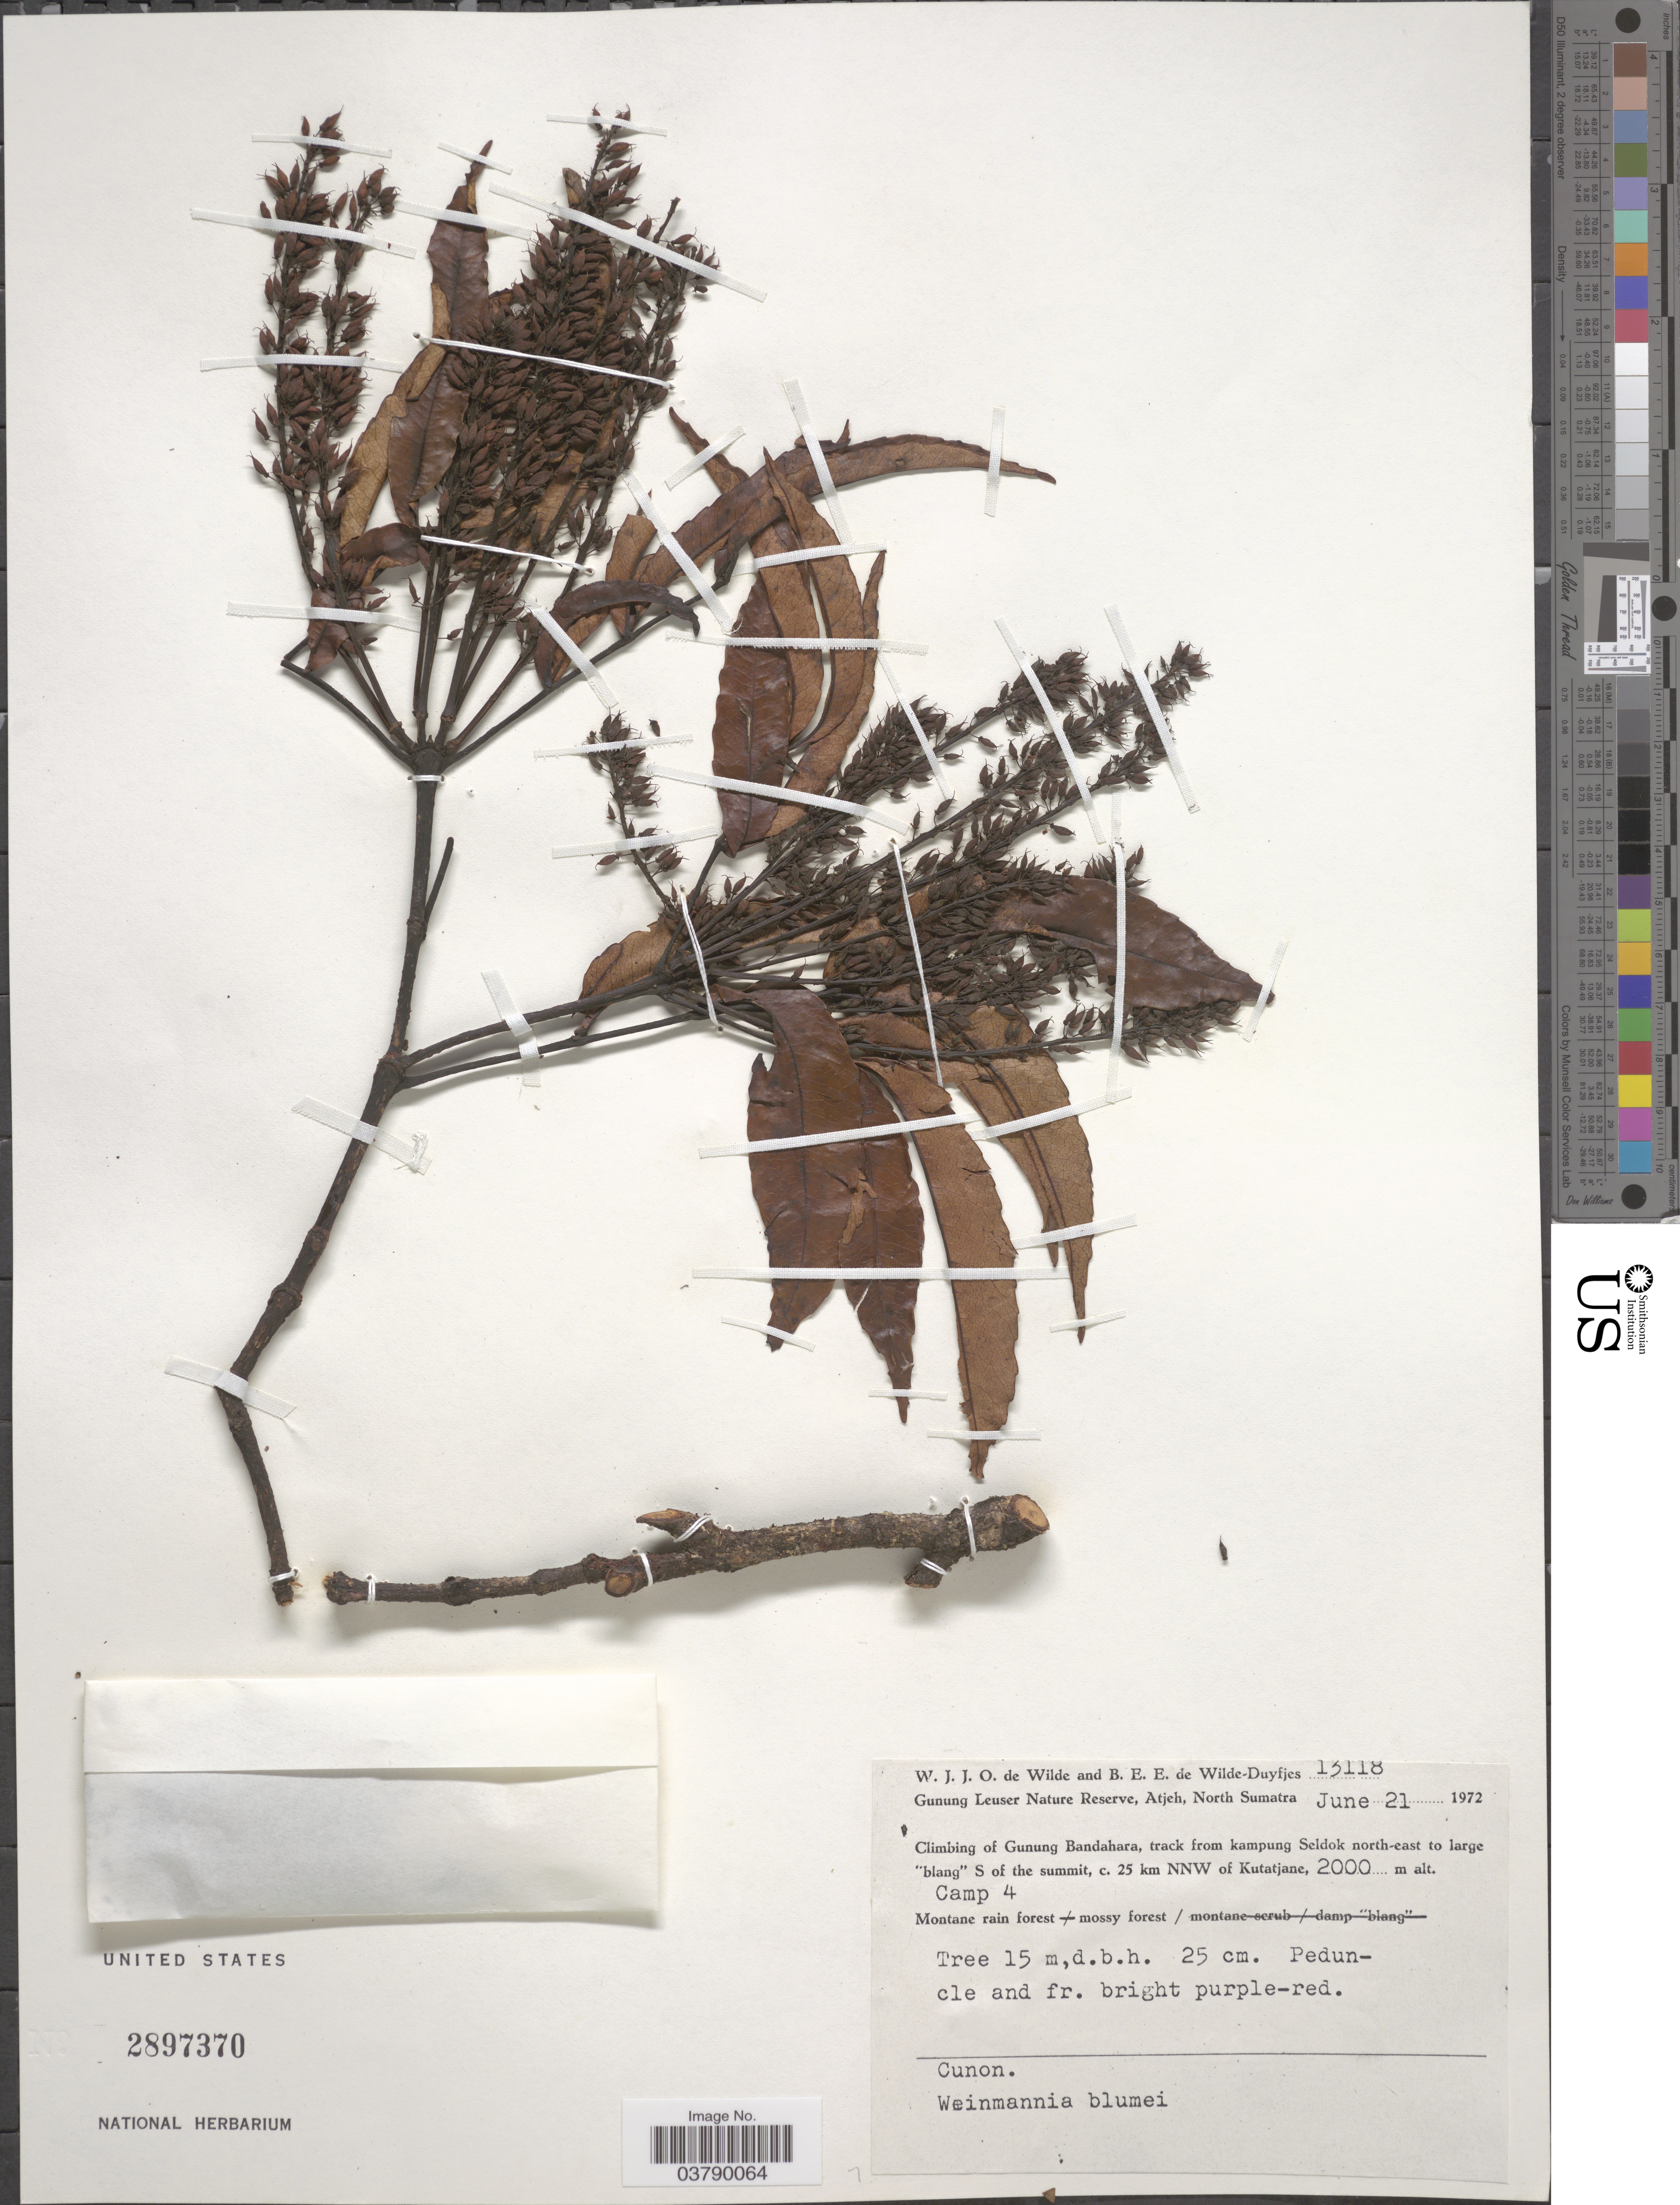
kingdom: Plantae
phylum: Tracheophyta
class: Magnoliopsida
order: Oxalidales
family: Cunoniaceae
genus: Pterophylla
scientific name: Pterophylla fraxinea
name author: D. Don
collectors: W. J. de Wilde & B. E. de Wilde-Duyfjes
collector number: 13118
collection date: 1972-06-21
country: Indonesia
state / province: Sumatra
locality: Gunung Leuser Nature Reserve, Atjeh, North Sumatra. Climbing of Gunung Bandahara, track from kampung Seldok north-east to large "blang" S of the summit, c. 25 km NNW of Kutatjane. Camp 4.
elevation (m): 2000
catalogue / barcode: US 2897370